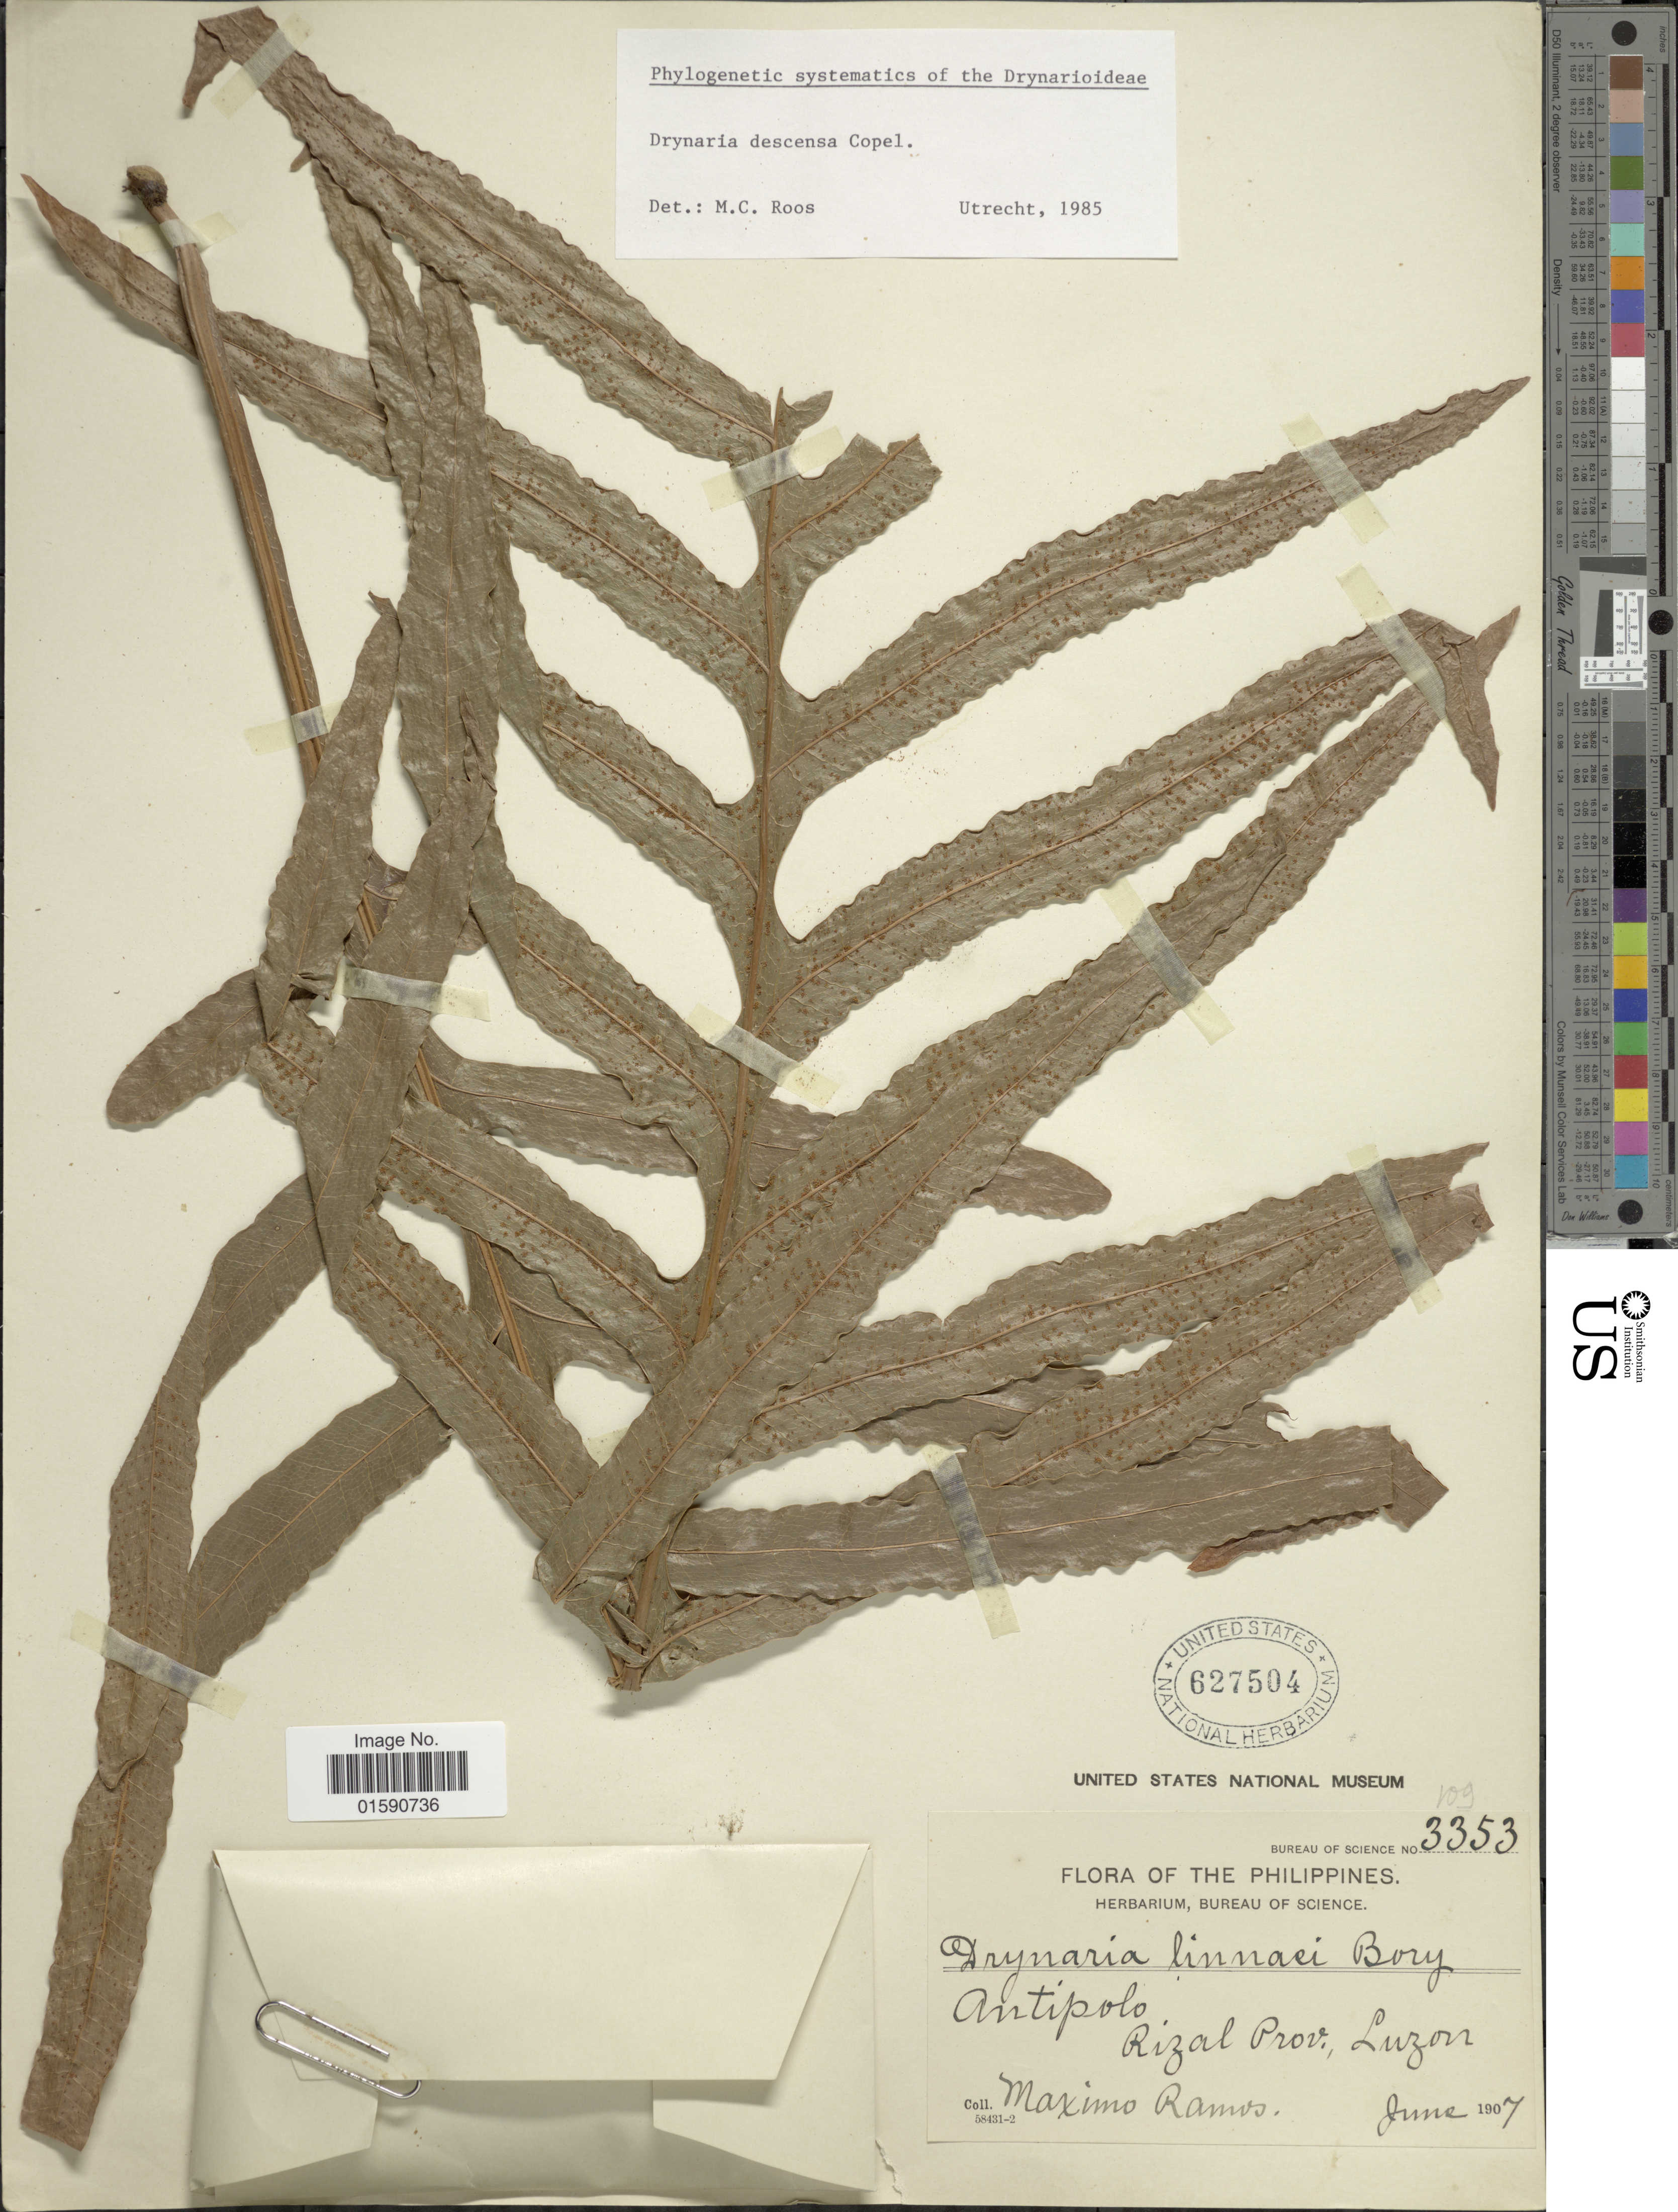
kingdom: Plantae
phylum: Tracheophyta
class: Polypodiopsida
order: Polypodiales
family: Polypodiaceae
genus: Drynaria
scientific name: Drynaria descensa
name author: Copel.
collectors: M. Ramos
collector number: Bureau of Science 3353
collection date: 1907-06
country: Philippines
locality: Antipolo, Rizal Prov. Luzon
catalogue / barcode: US 627504